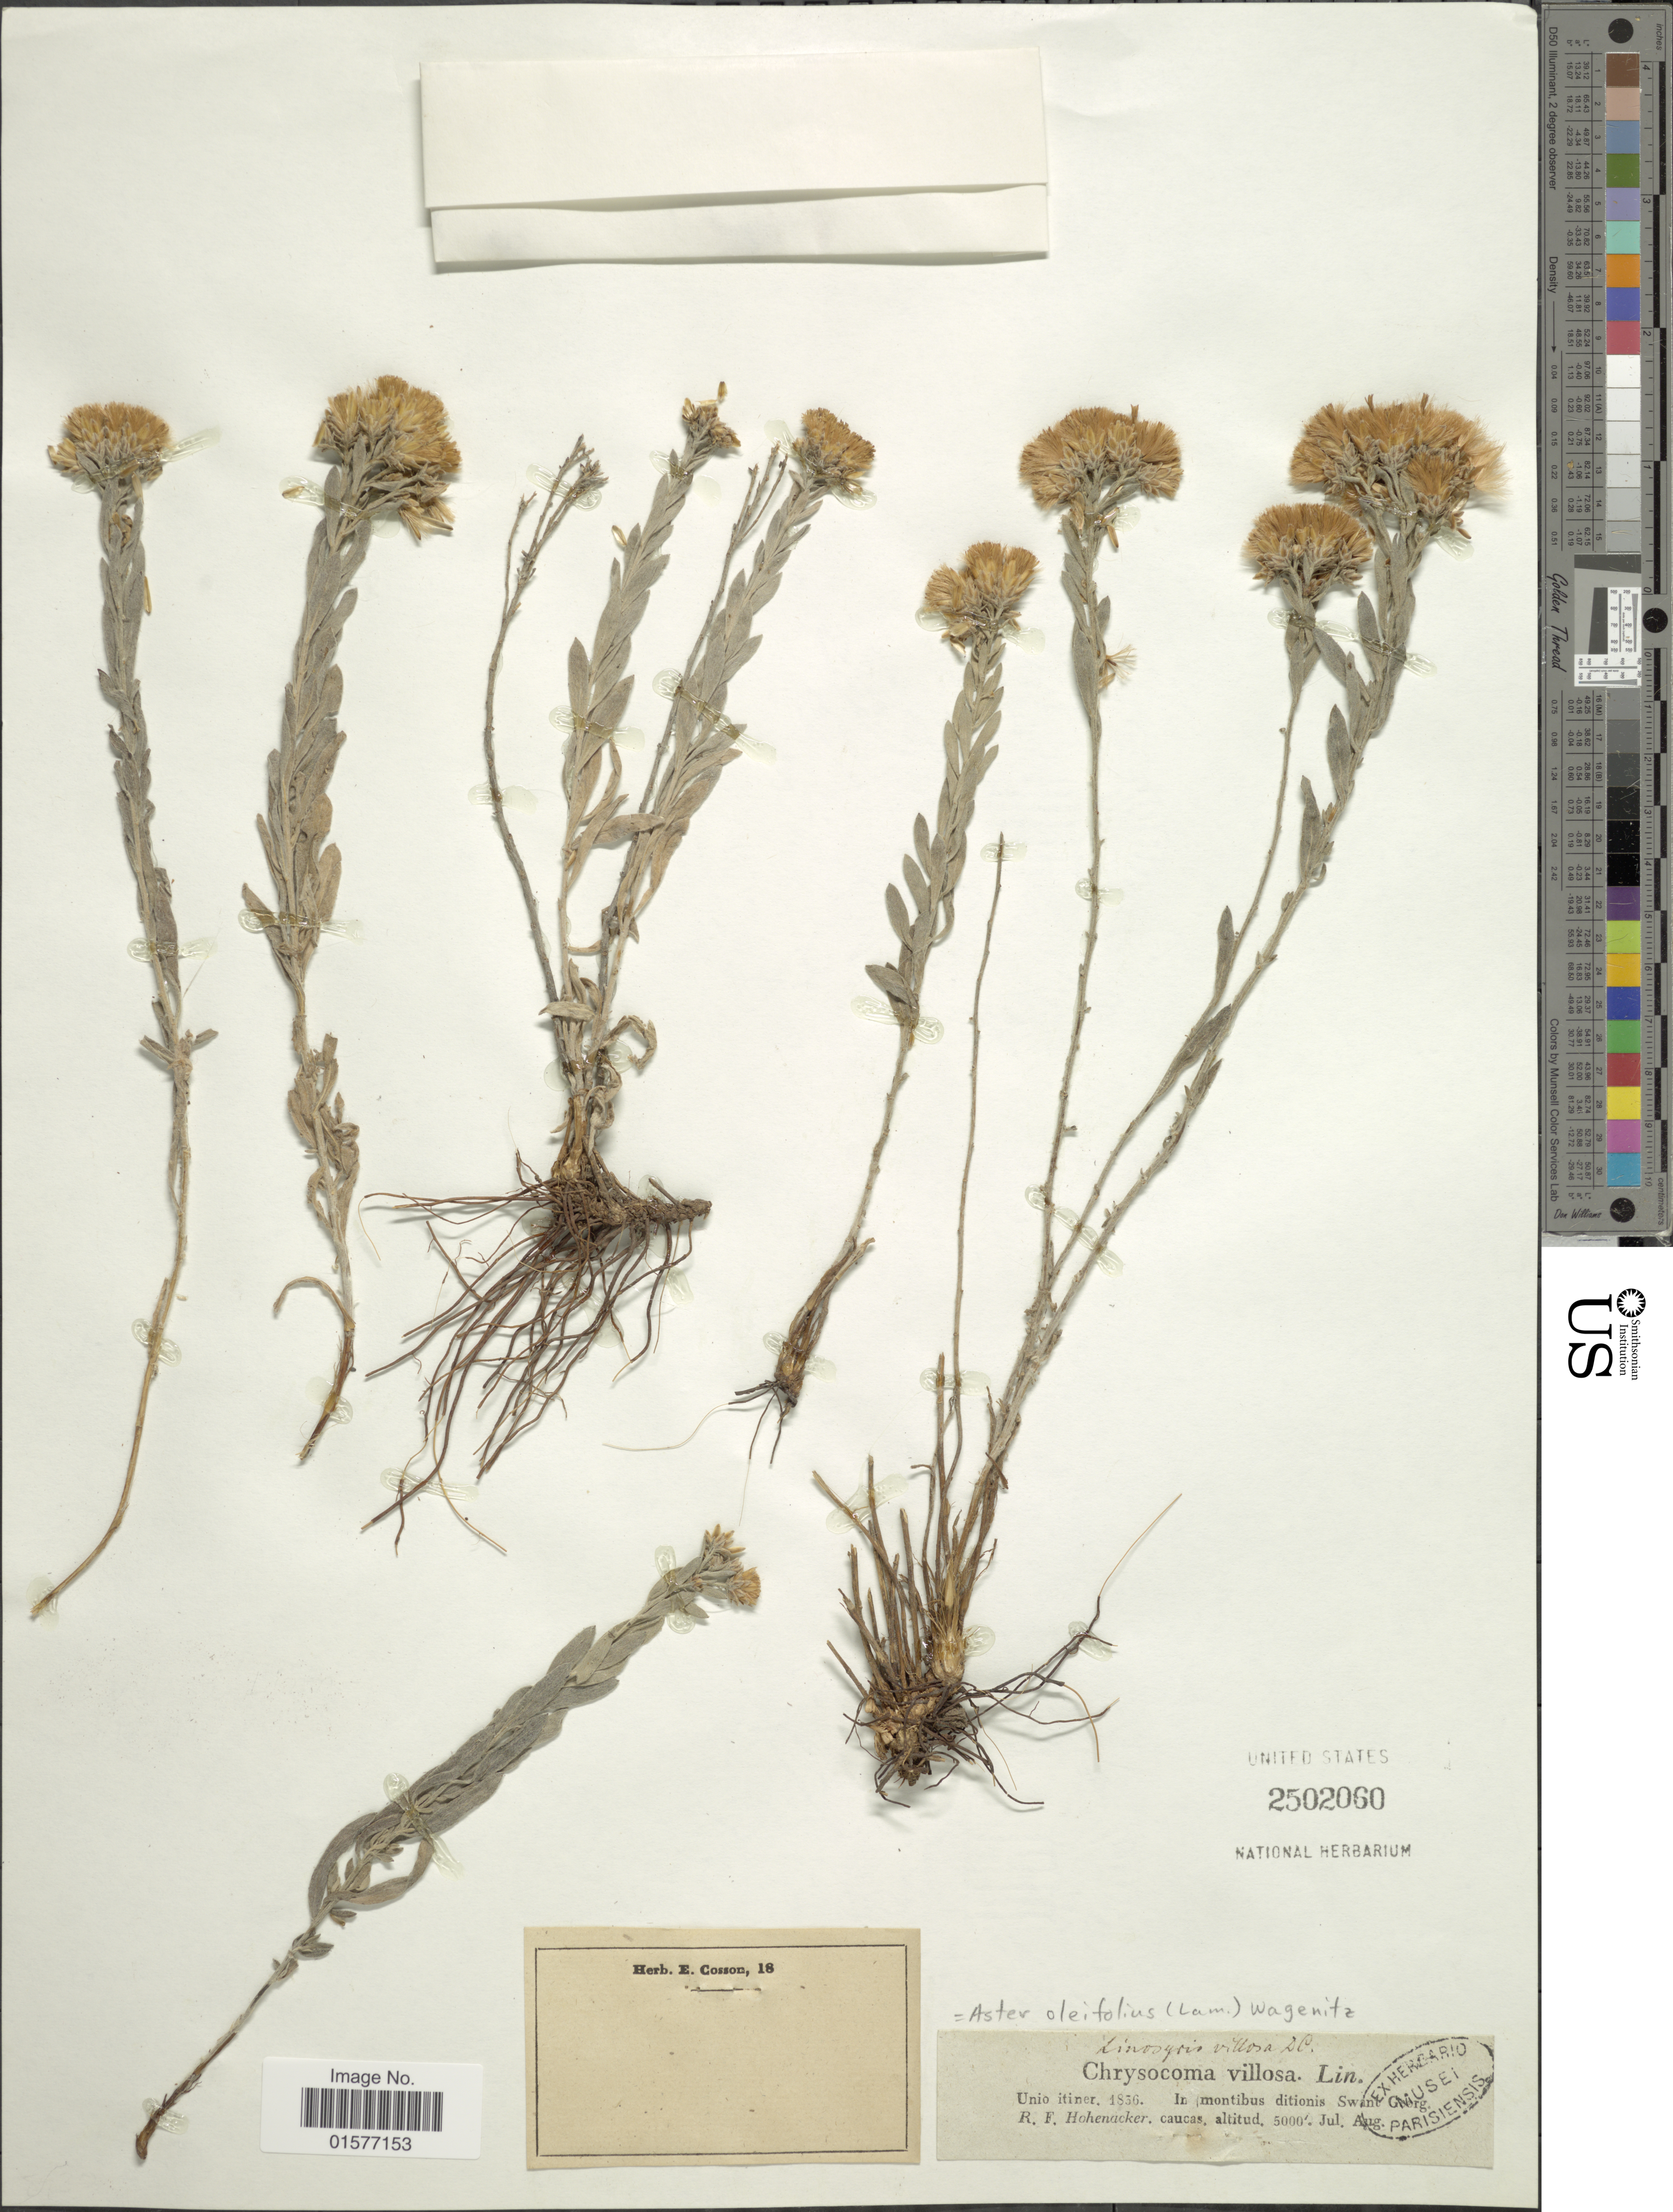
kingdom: Plantae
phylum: Tracheophyta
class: Magnoliopsida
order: Asterales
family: Asteraceae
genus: Linosyris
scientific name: Linosyris villosa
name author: (L.) DC.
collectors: R. F. Hohenacker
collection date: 1856-07/1856-08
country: Georgia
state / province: Samegrelo-Zemo Svaneti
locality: In montibus ditionis; Swant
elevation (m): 1524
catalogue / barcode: US 250260